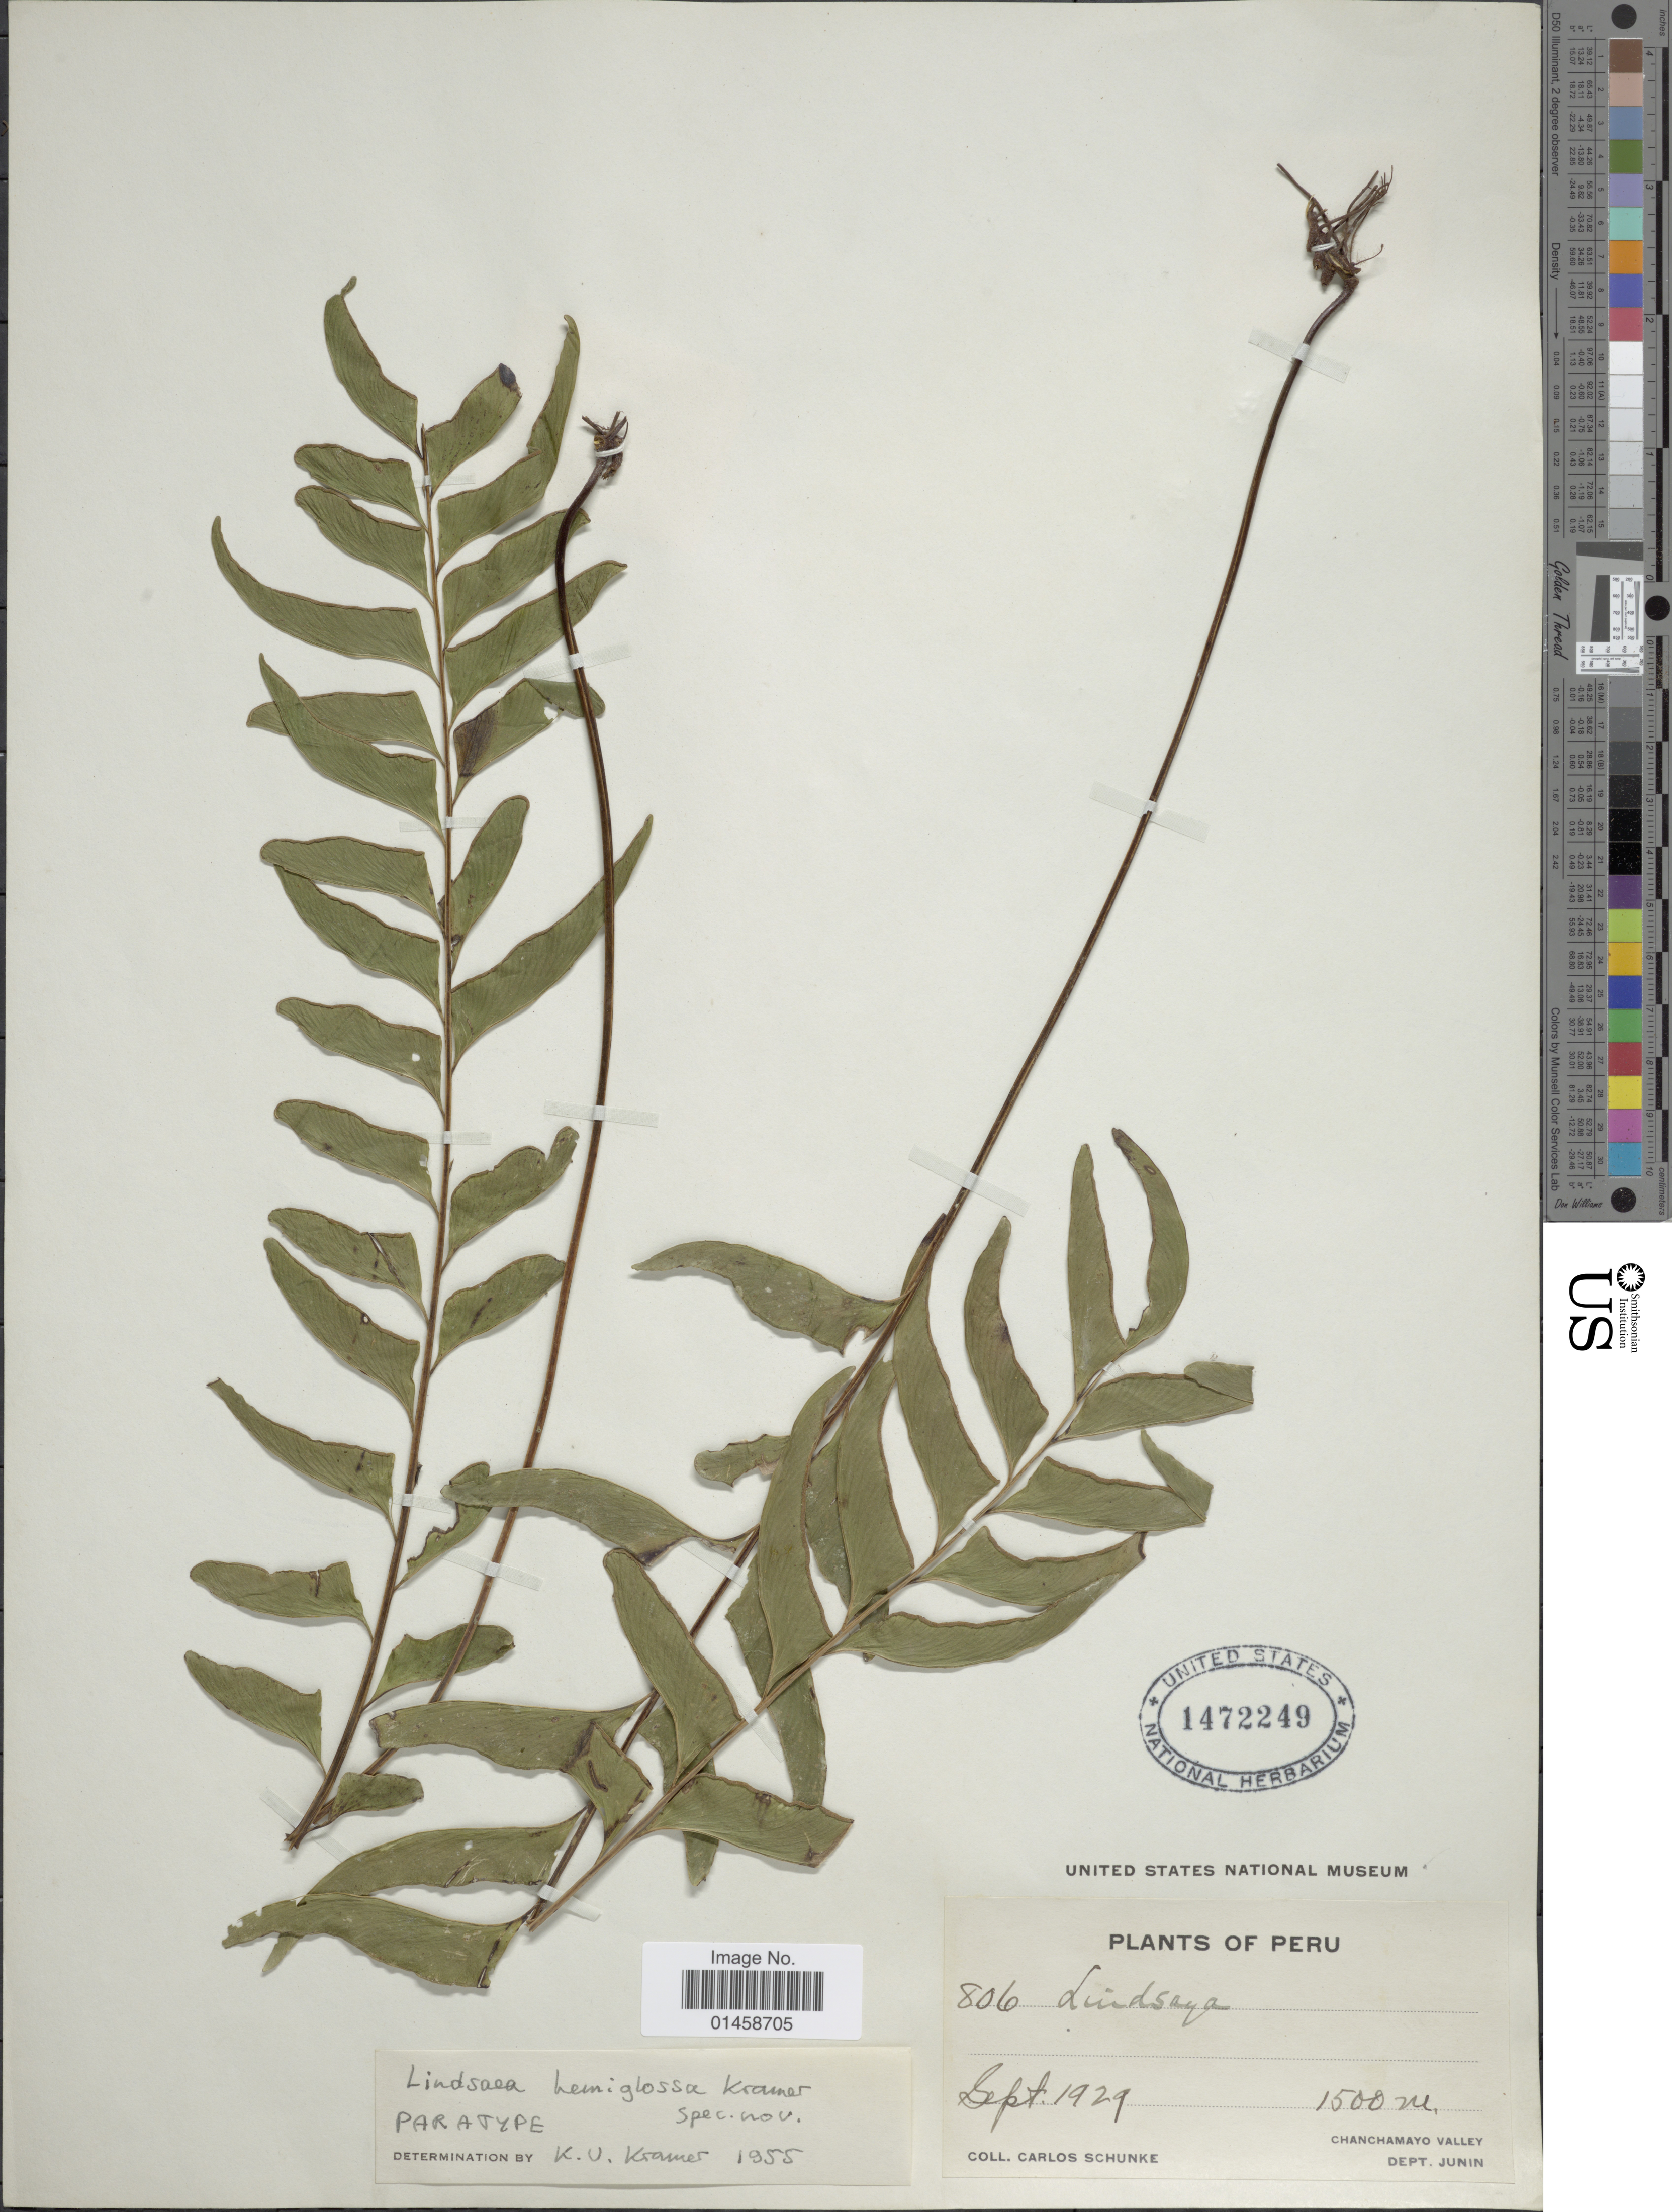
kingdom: Plantae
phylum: Tracheophyta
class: Polypodiopsida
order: Polypodiales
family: Lindsaeaceae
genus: Lindsaea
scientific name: Lindsaea hemiglossa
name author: K.U. Kramer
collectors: C. Schunke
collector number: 806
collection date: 1929-09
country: Peru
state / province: Junín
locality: Chanchamayo Valley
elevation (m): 1500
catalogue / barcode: US 1472249